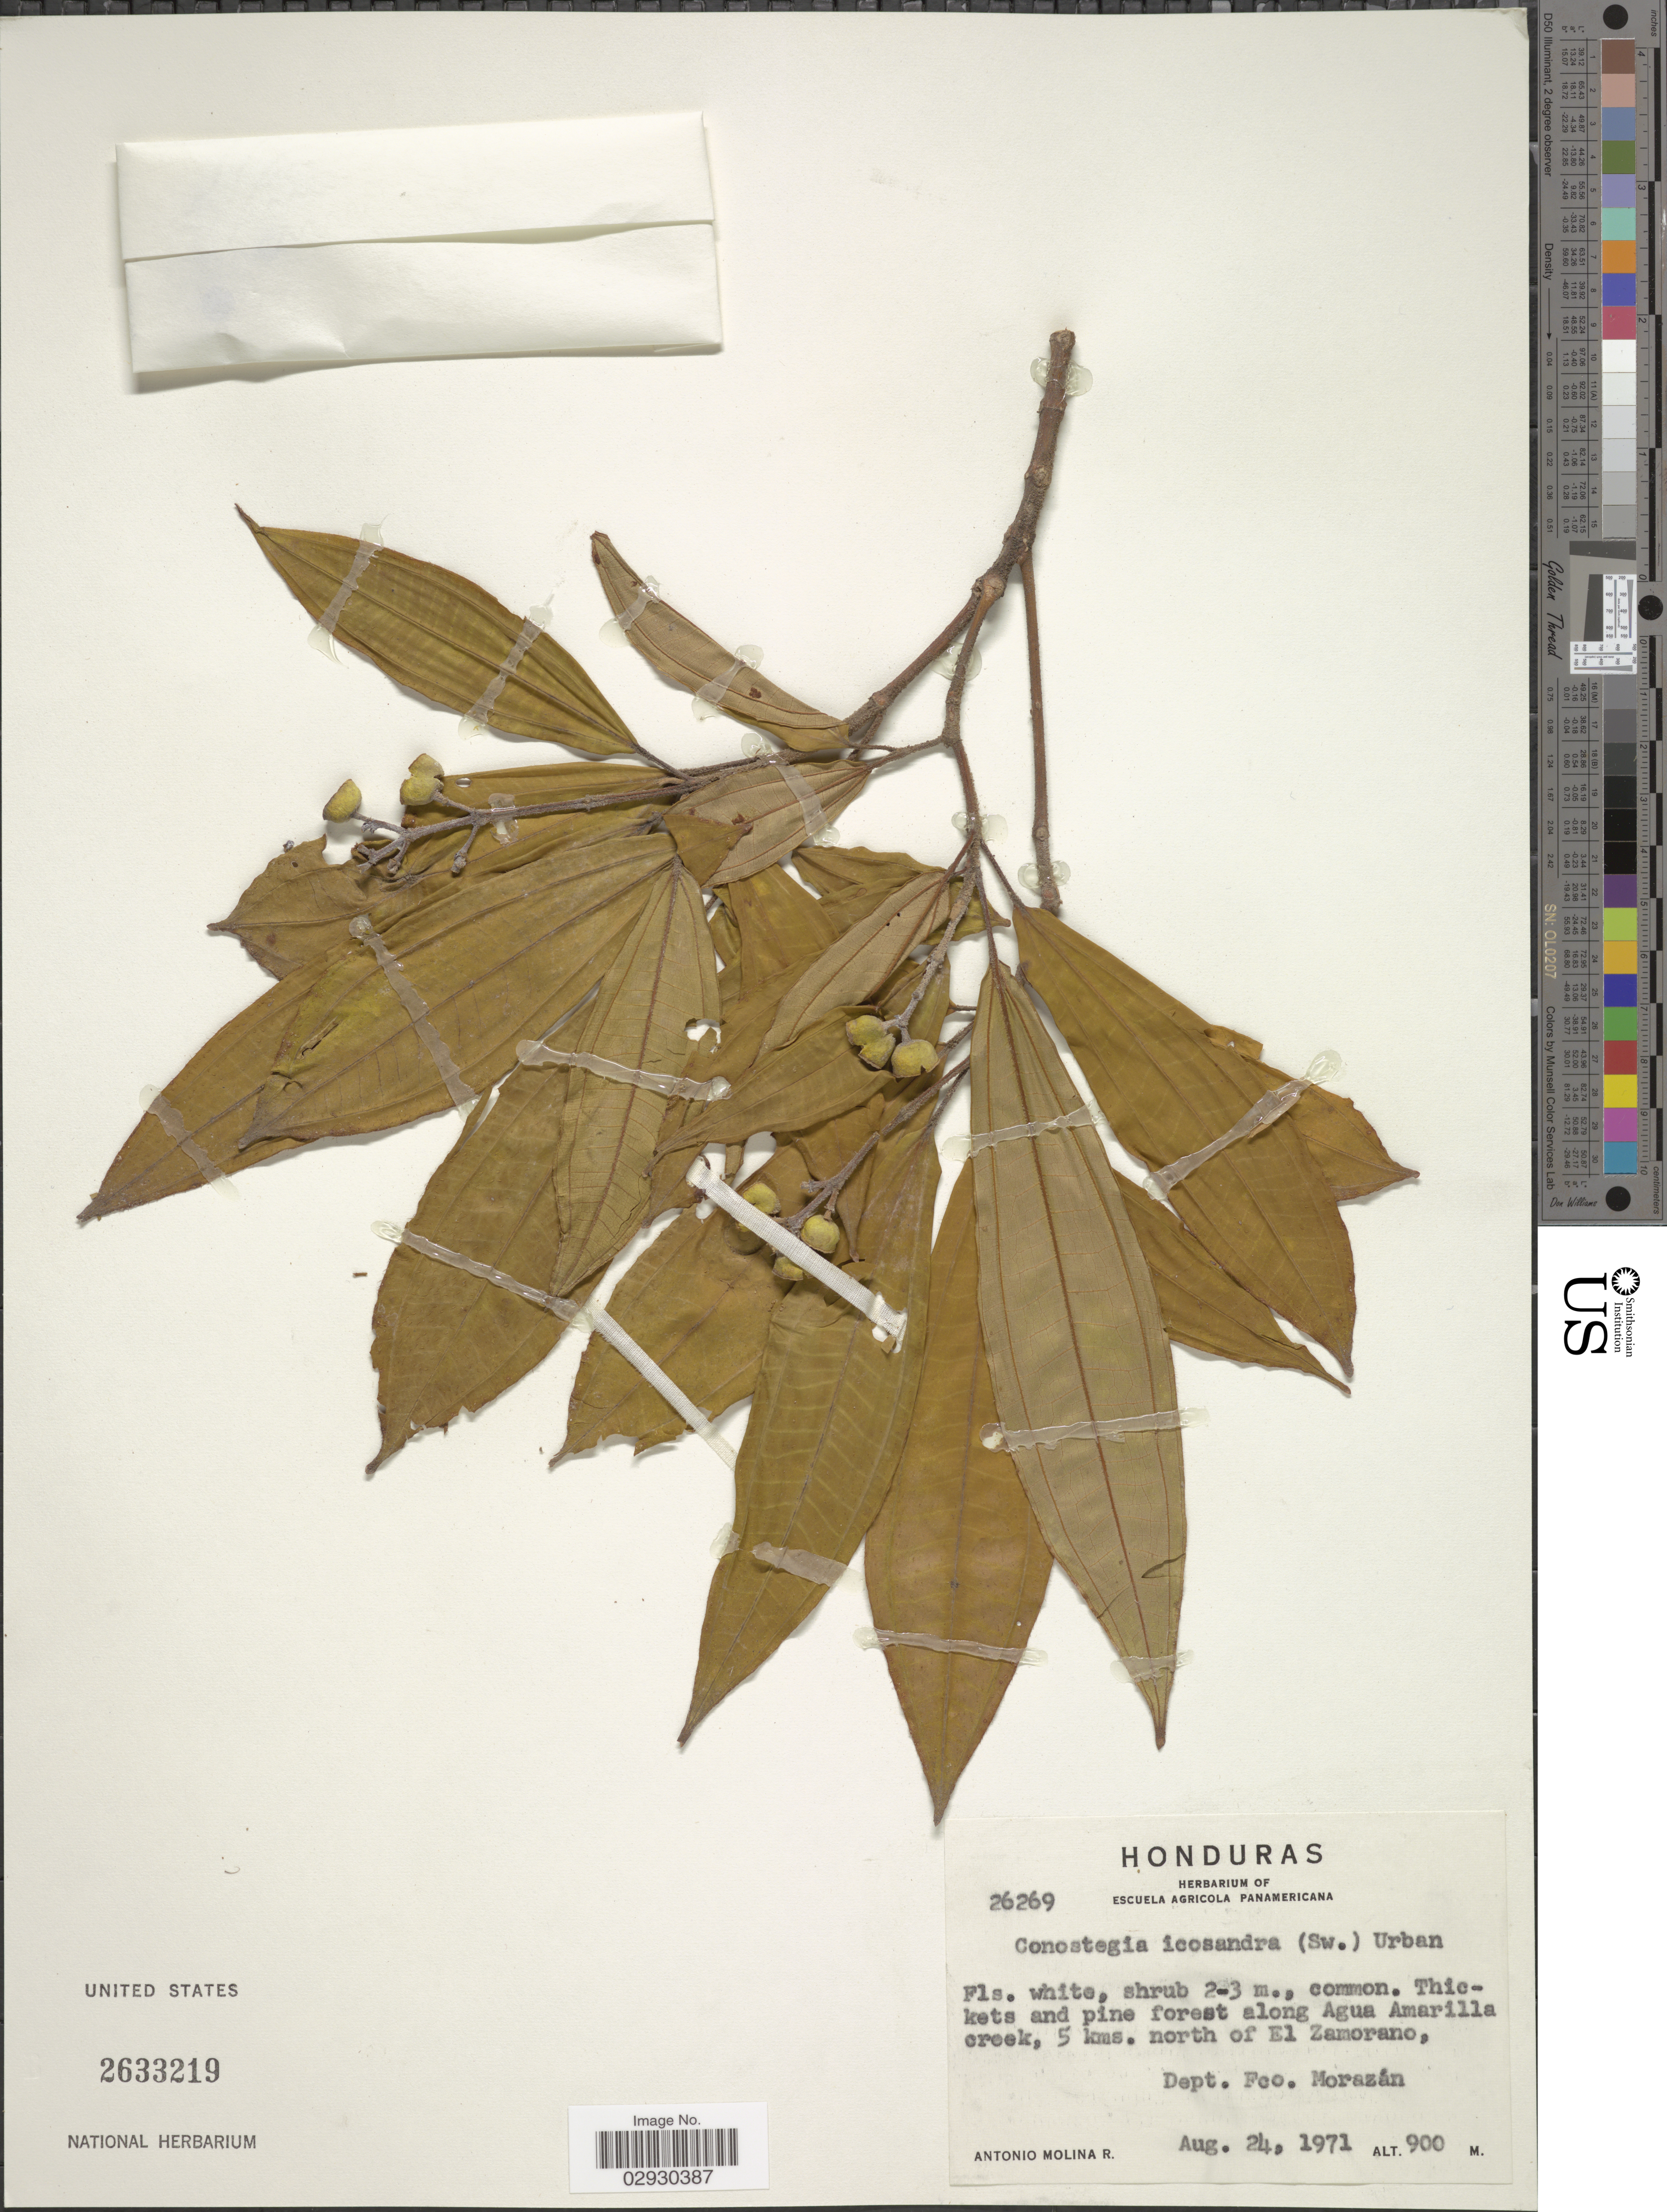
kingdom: Plantae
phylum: Tracheophyta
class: Magnoliopsida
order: Myrtales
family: Melastomataceae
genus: Conostegia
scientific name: Conostegia icosandra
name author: (Sw.) Urb.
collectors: A. Molina R.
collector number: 26269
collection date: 1971-08-24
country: Honduras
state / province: Fco. Morazán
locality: Thickets and pine forest along Agua Amarilla creek, 5 kms. north of El Zamorano, Dept. Fco. Morazán.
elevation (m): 900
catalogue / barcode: US 2633219